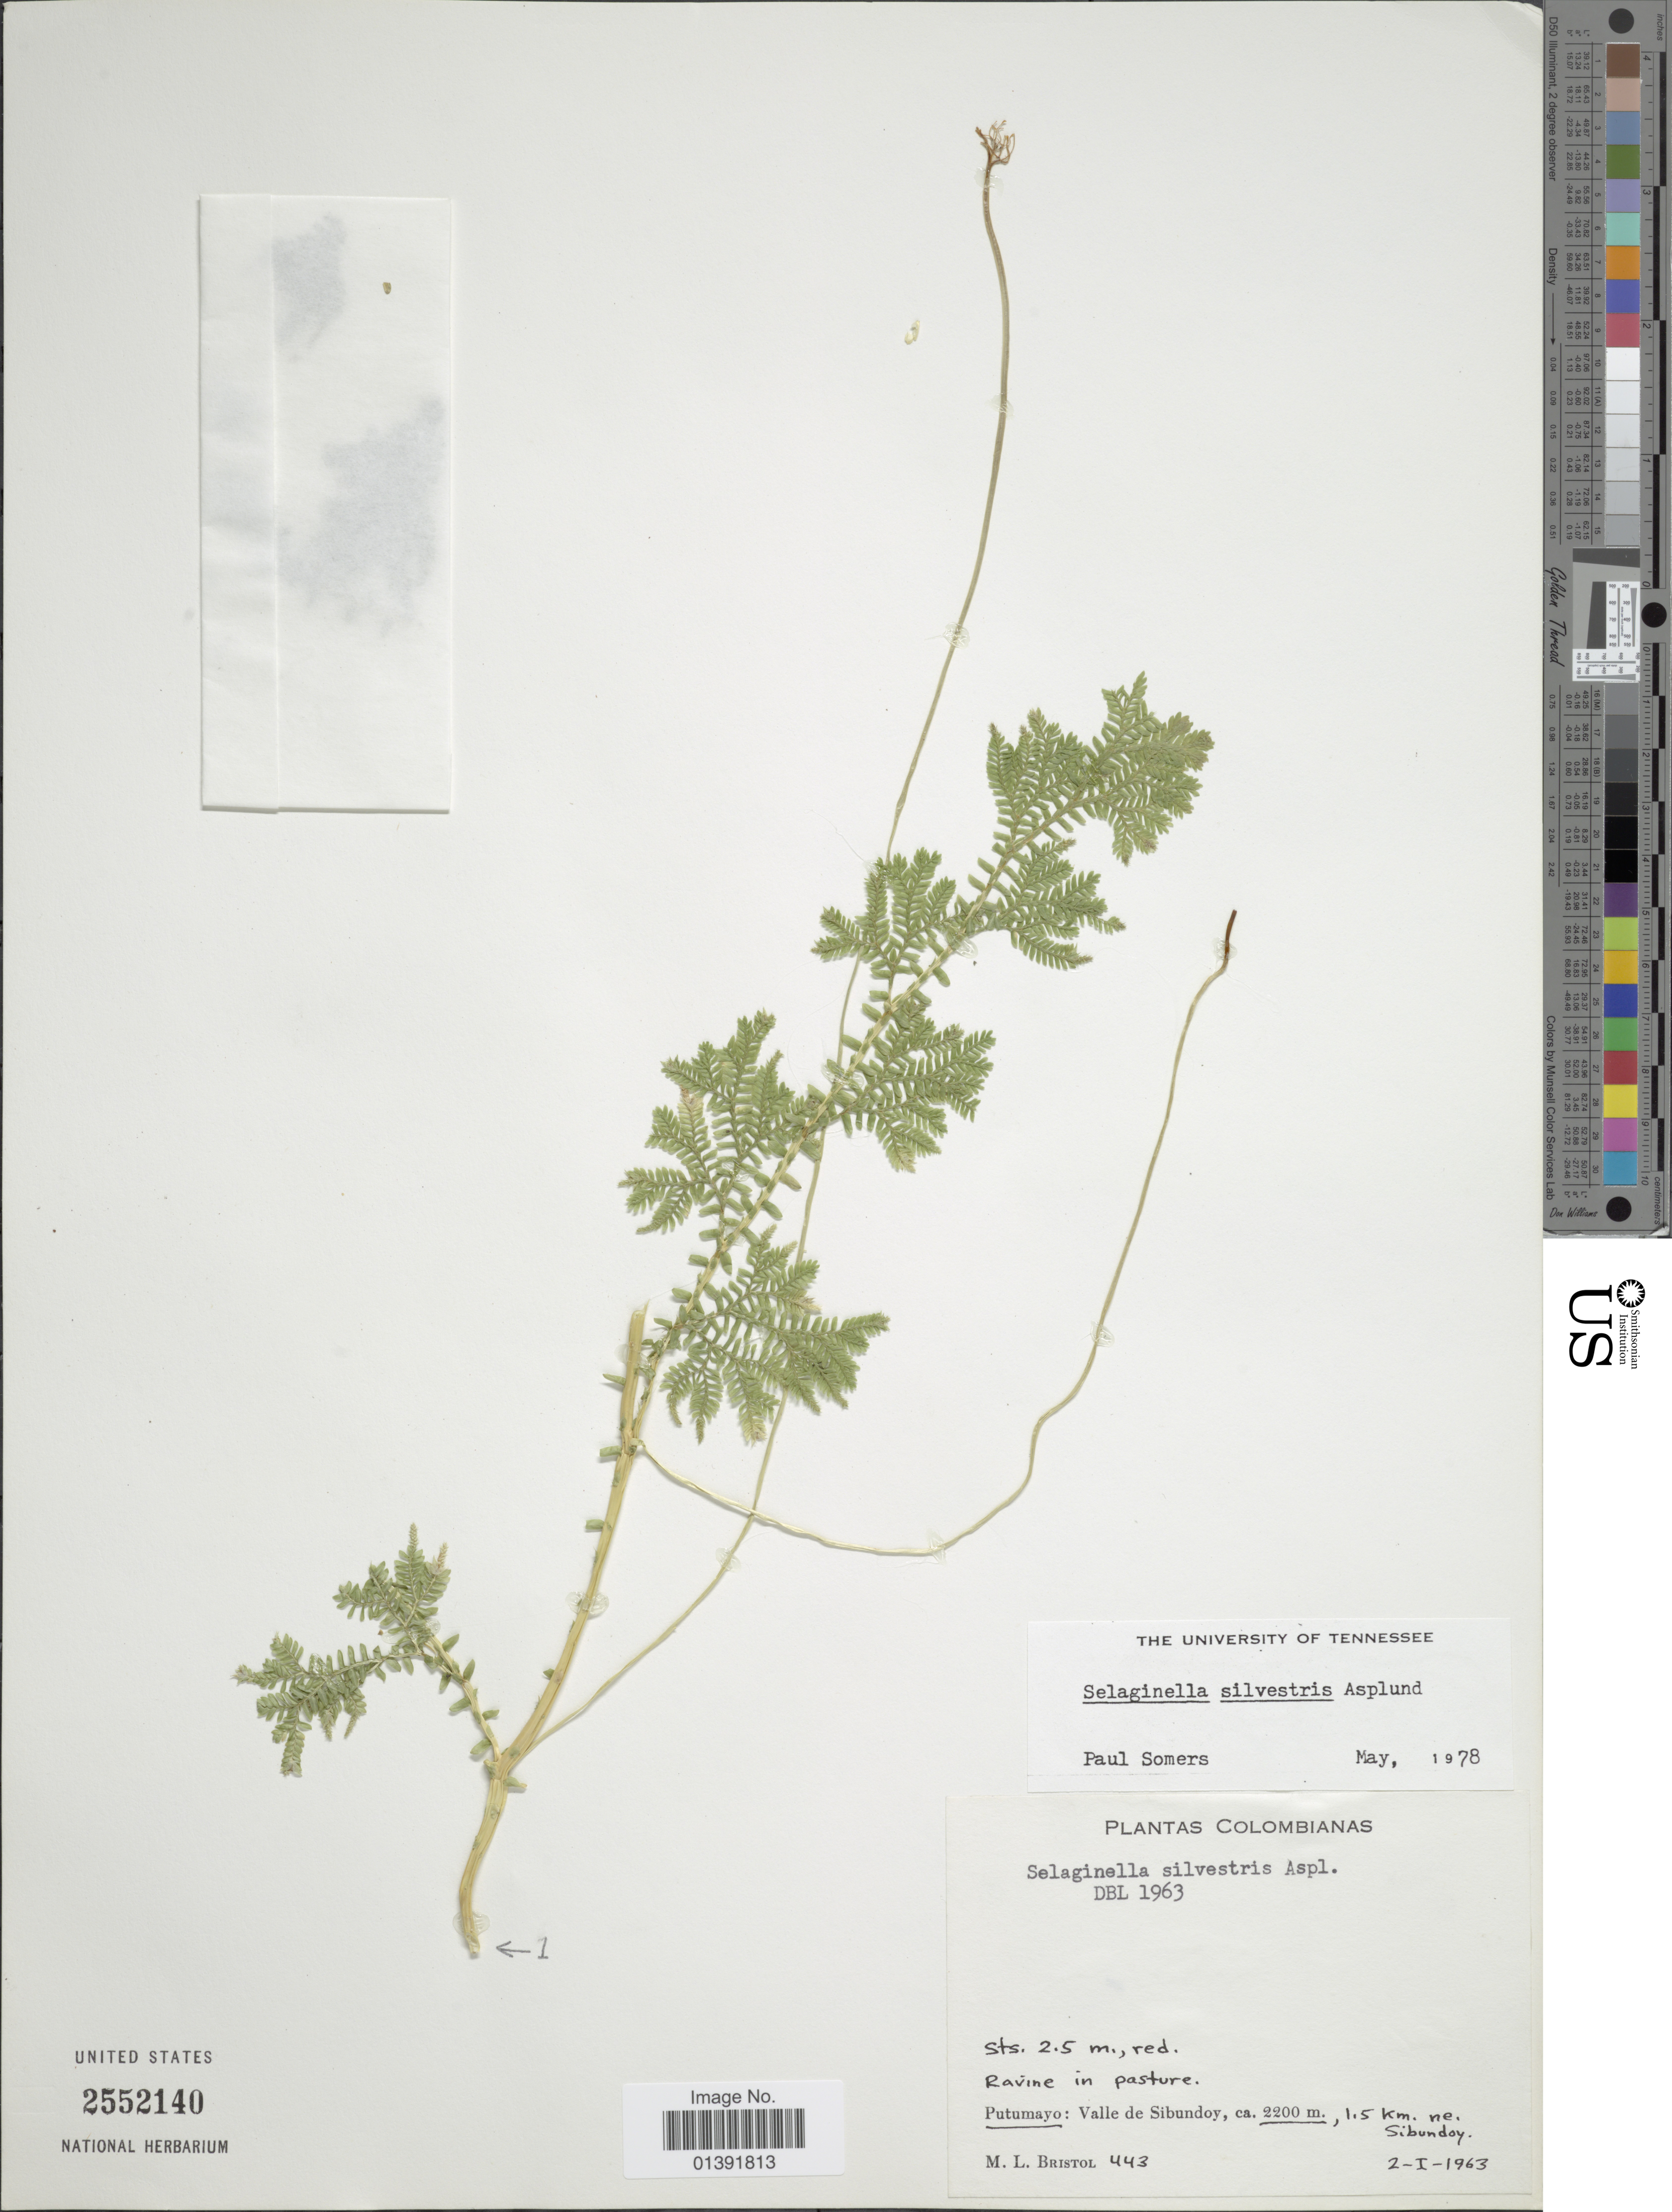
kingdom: Plantae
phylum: Tracheophyta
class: Lycopodiopsida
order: Selaginellales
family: Selaginellaceae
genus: Selaginella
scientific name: Selaginella silvestris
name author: Aspl.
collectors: M. L. Bristol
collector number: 443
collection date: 1963-01-02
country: Colombia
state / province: Putumayo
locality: Valle de Sibundoy, 1.5 km NE. Sibundoy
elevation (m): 2200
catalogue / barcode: US 2552140